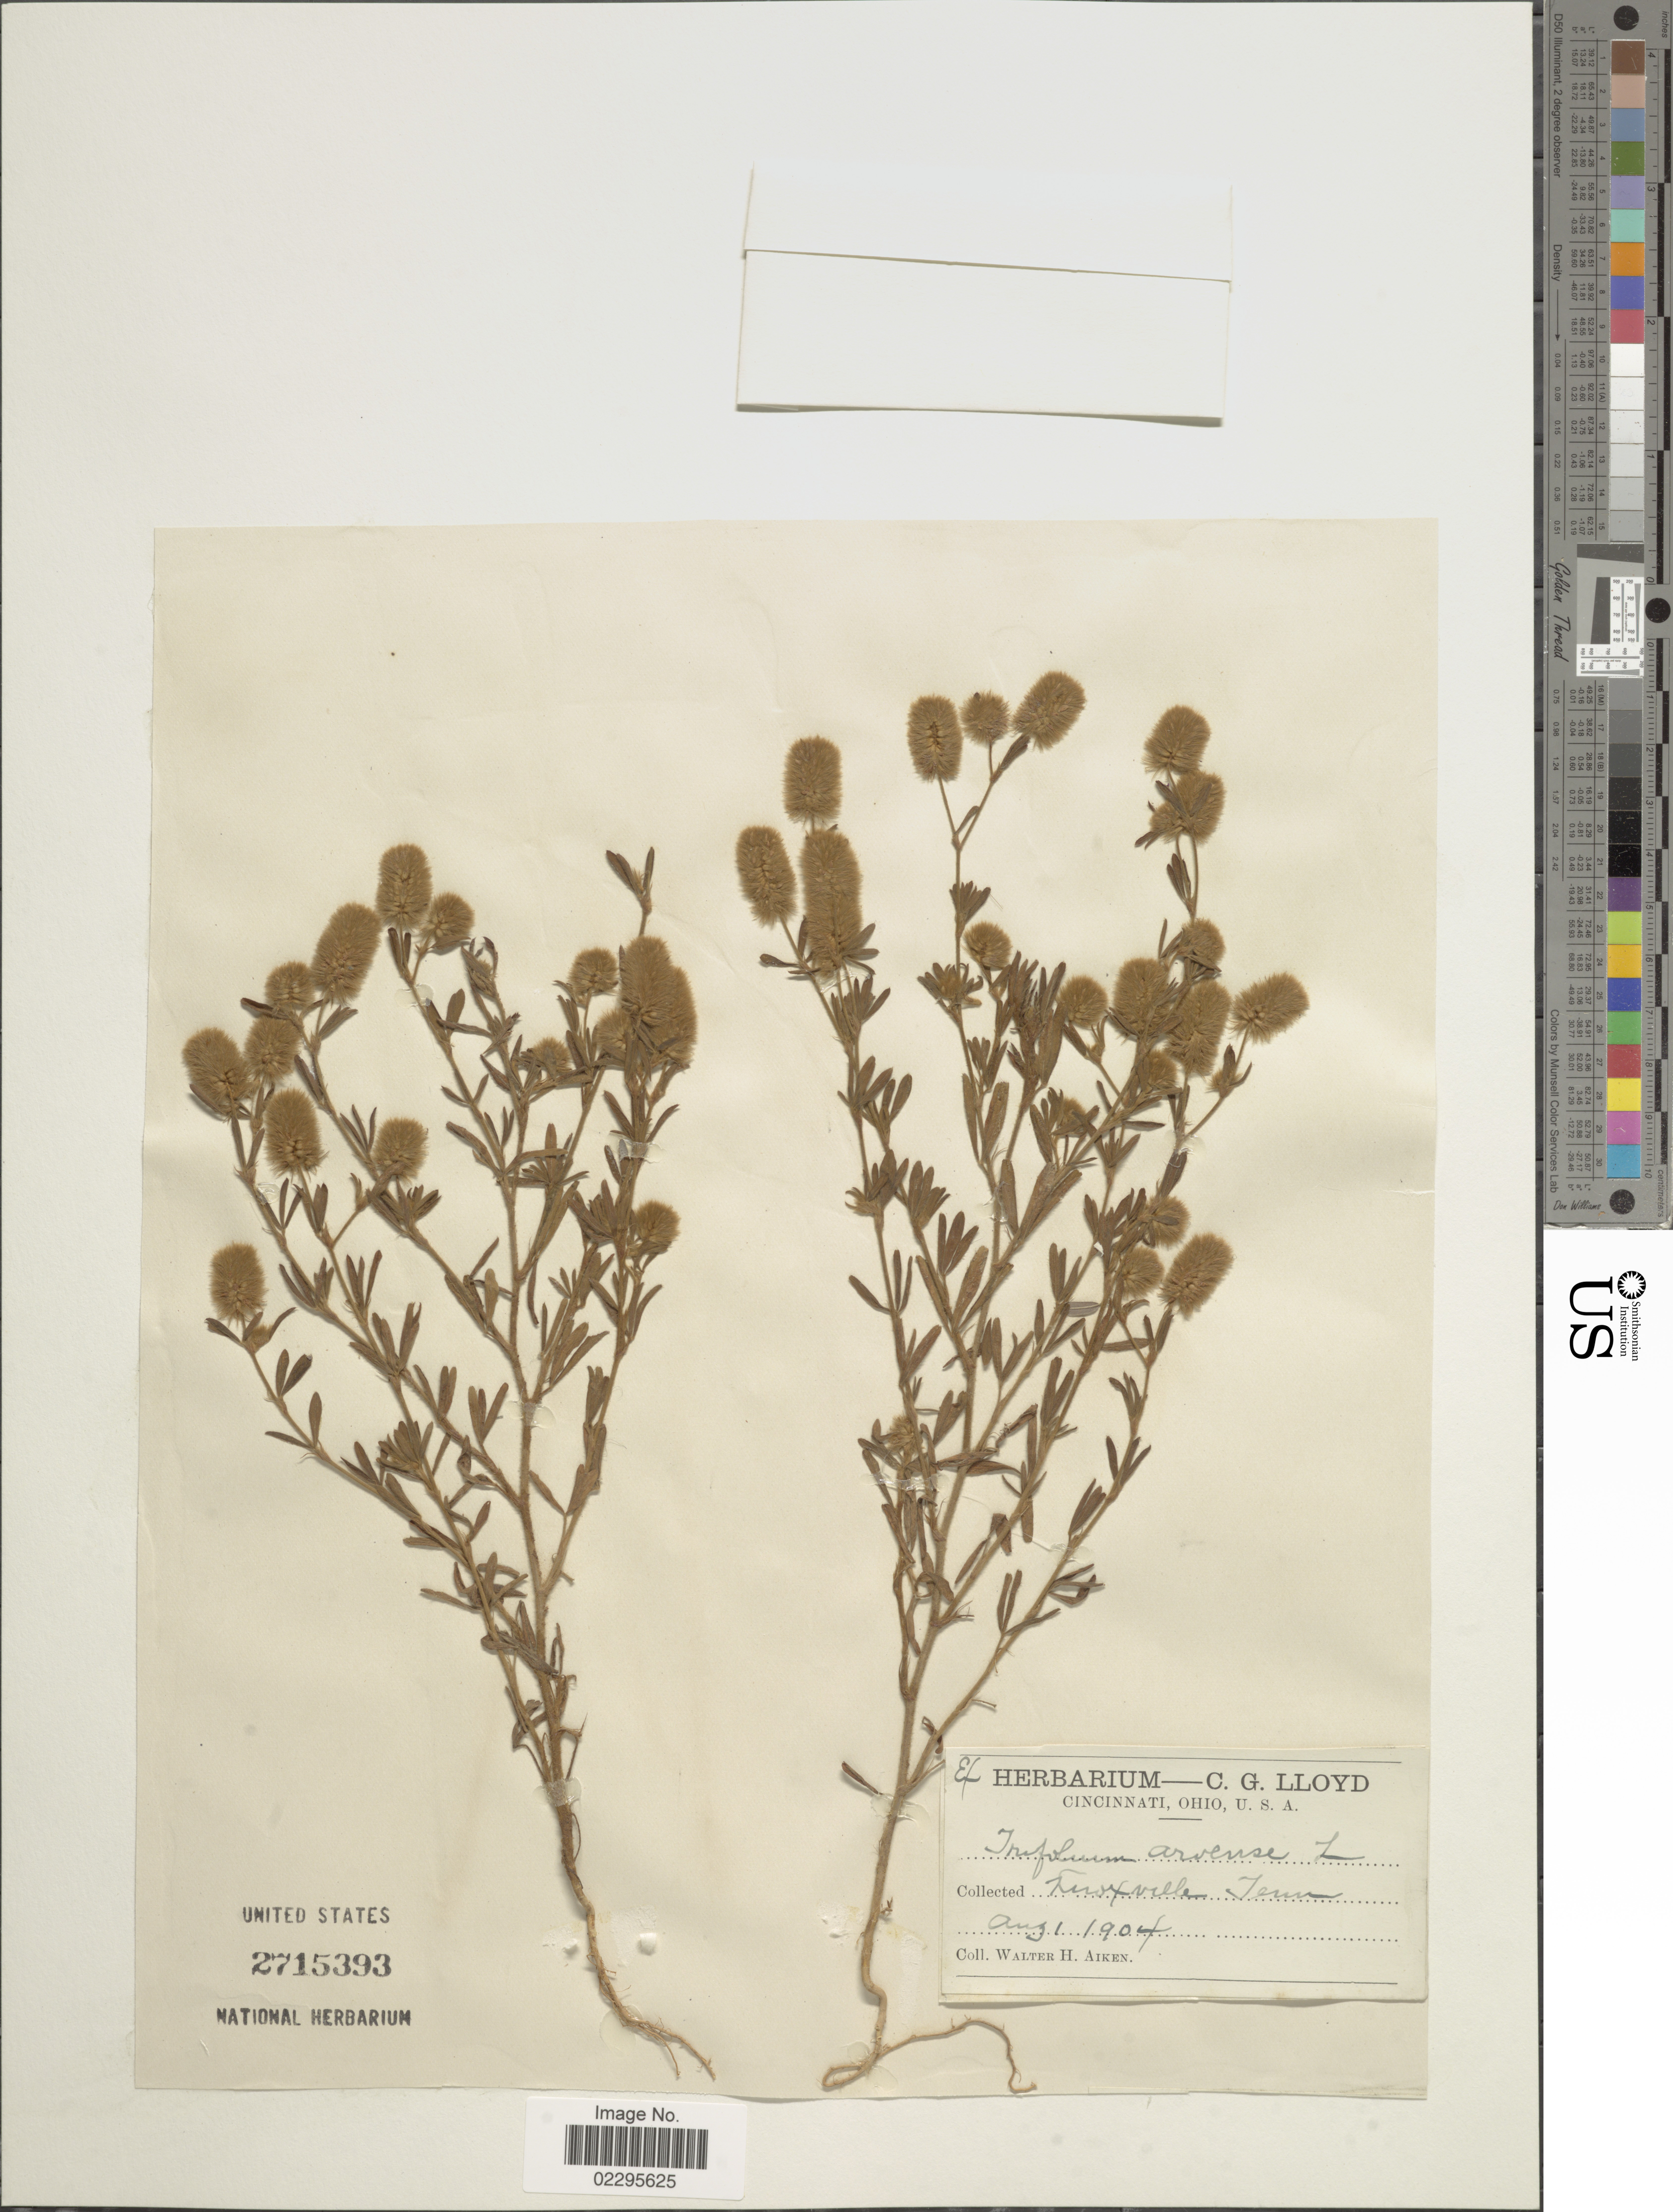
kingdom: Plantae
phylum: Tracheophyta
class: Magnoliopsida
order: Fabales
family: Fabaceae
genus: Trifolium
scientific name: Trifolium arvense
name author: L.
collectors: W. Aiken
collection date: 1904-08-01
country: United States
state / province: Tennessee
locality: Knoxville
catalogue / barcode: US 2715393